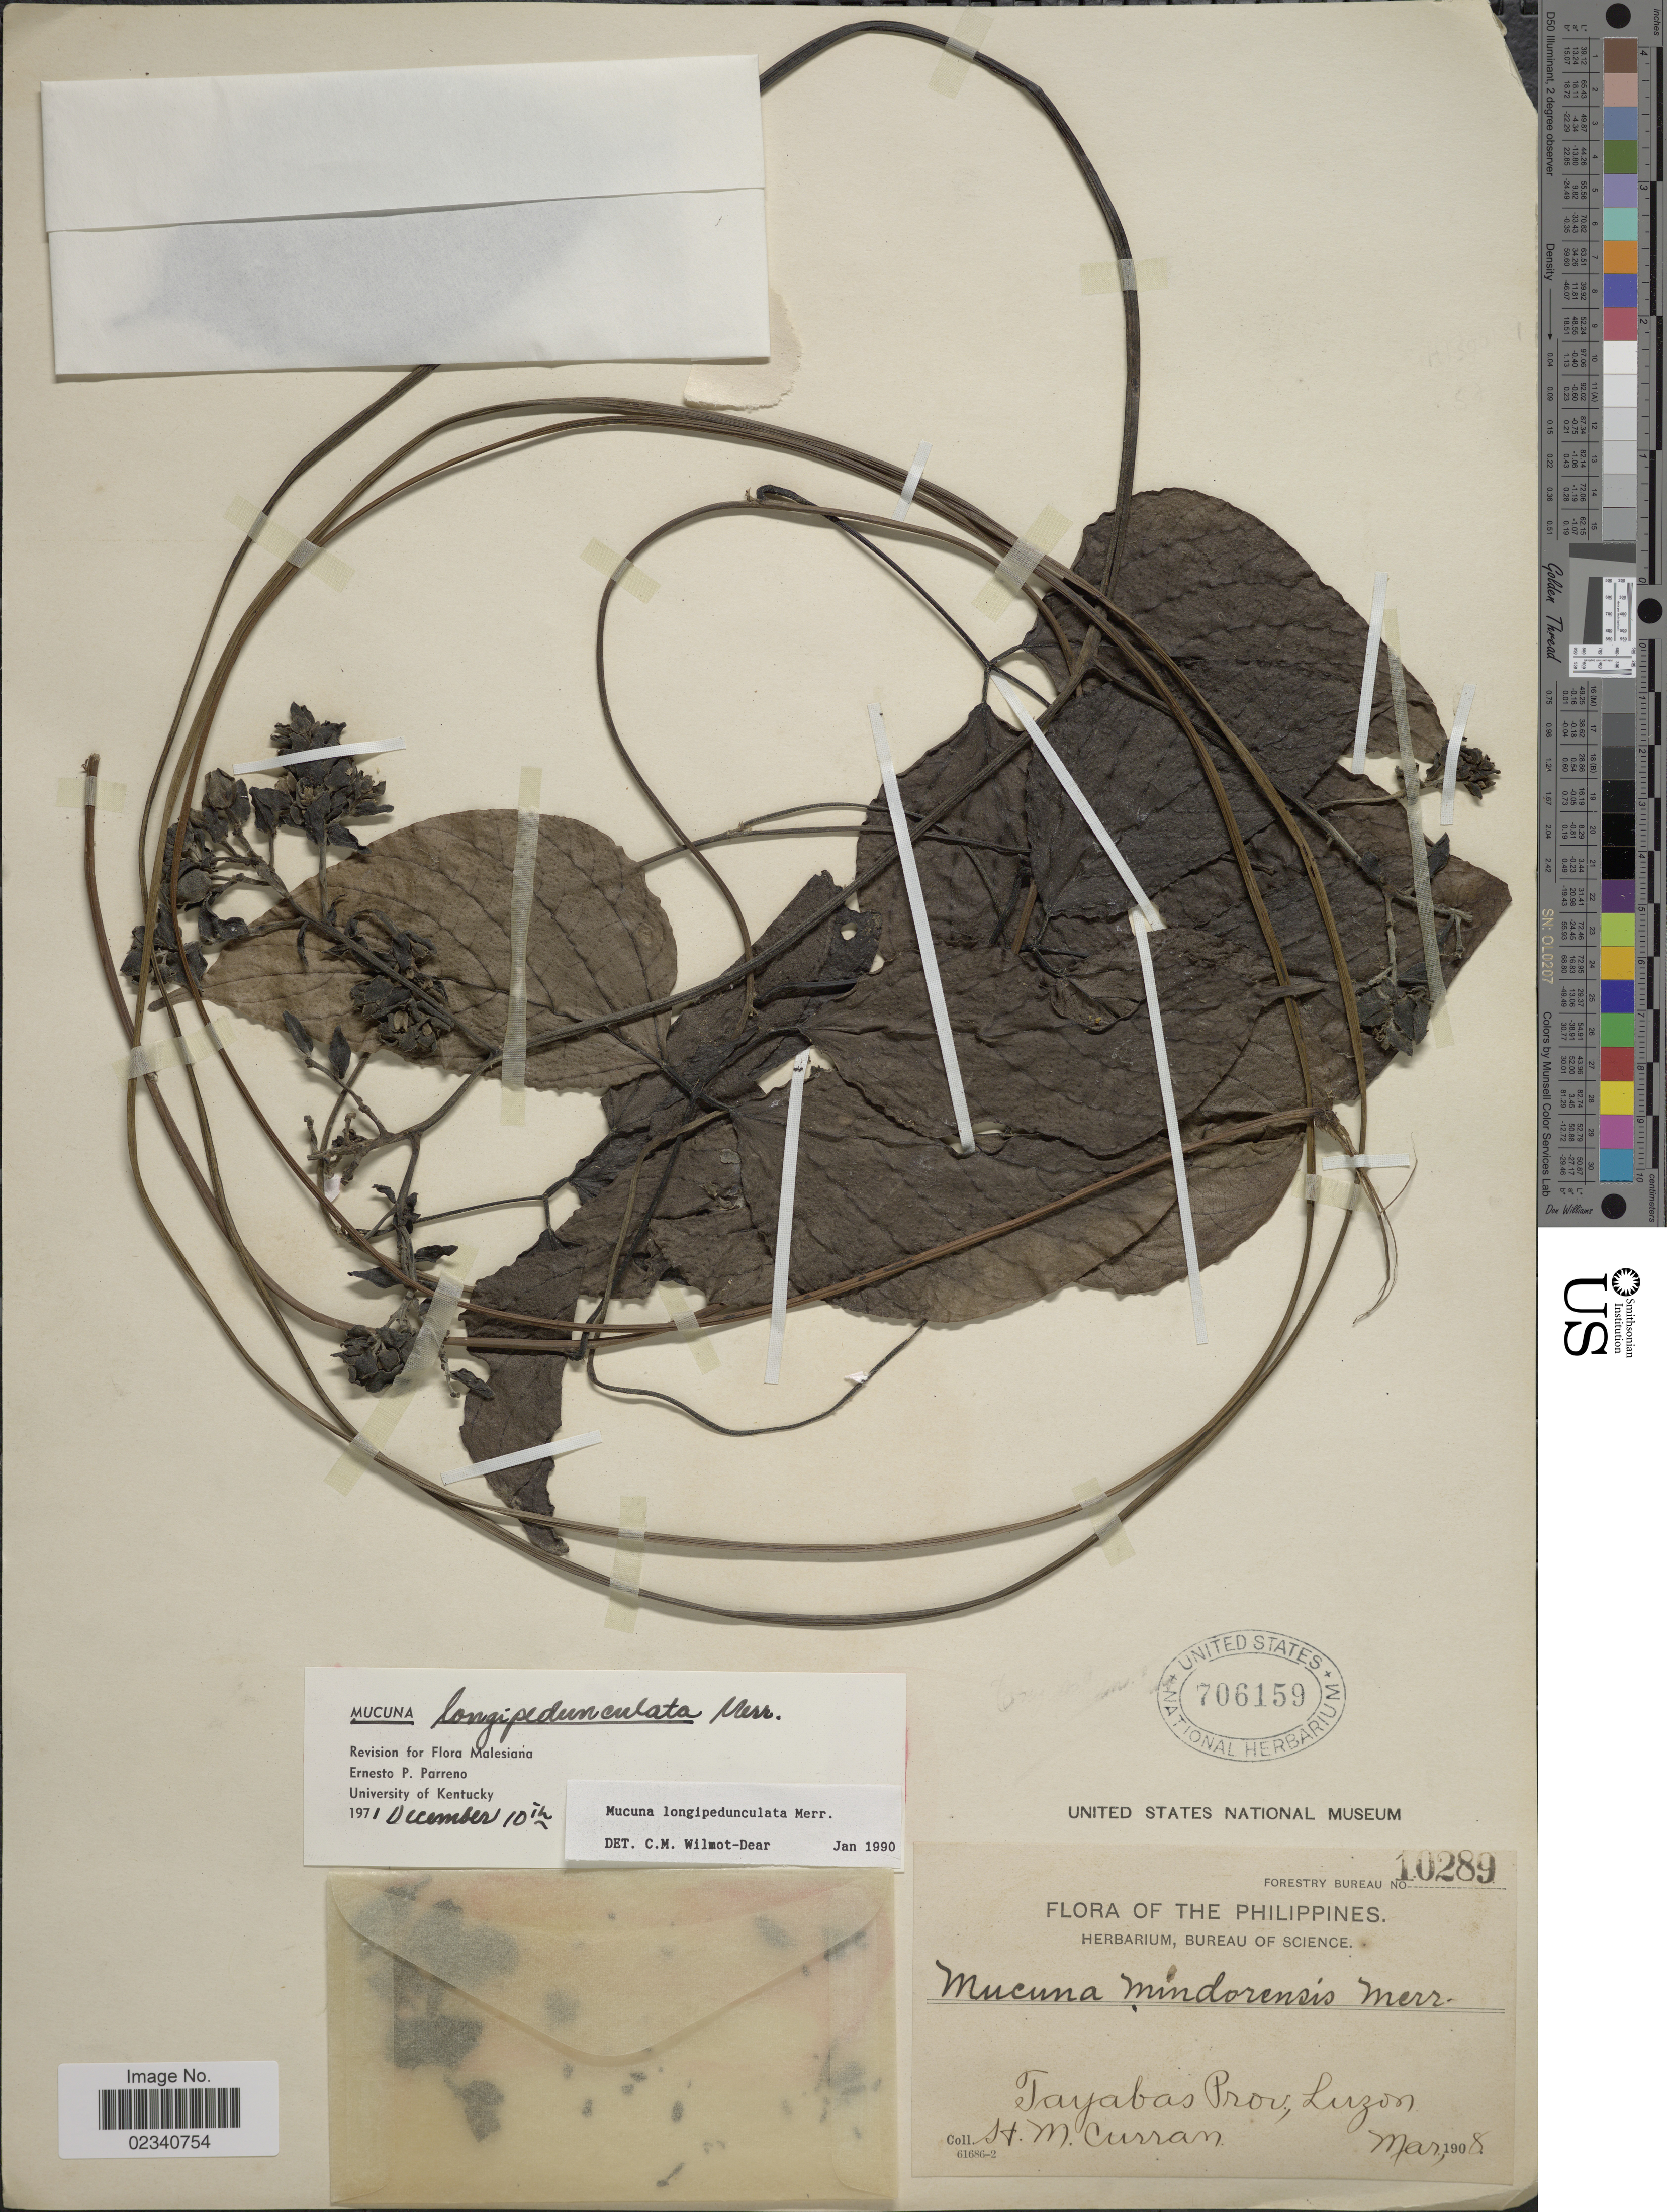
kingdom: Plantae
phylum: Tracheophyta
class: Magnoliopsida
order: Fabales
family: Fabaceae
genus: Mucuna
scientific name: Mucuna longipedunculata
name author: Merr.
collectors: H. M. Curran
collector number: Forestry Bureau 10289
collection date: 1908-03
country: Philippines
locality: Tayabas Prov., Luzon.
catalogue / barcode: US 706159